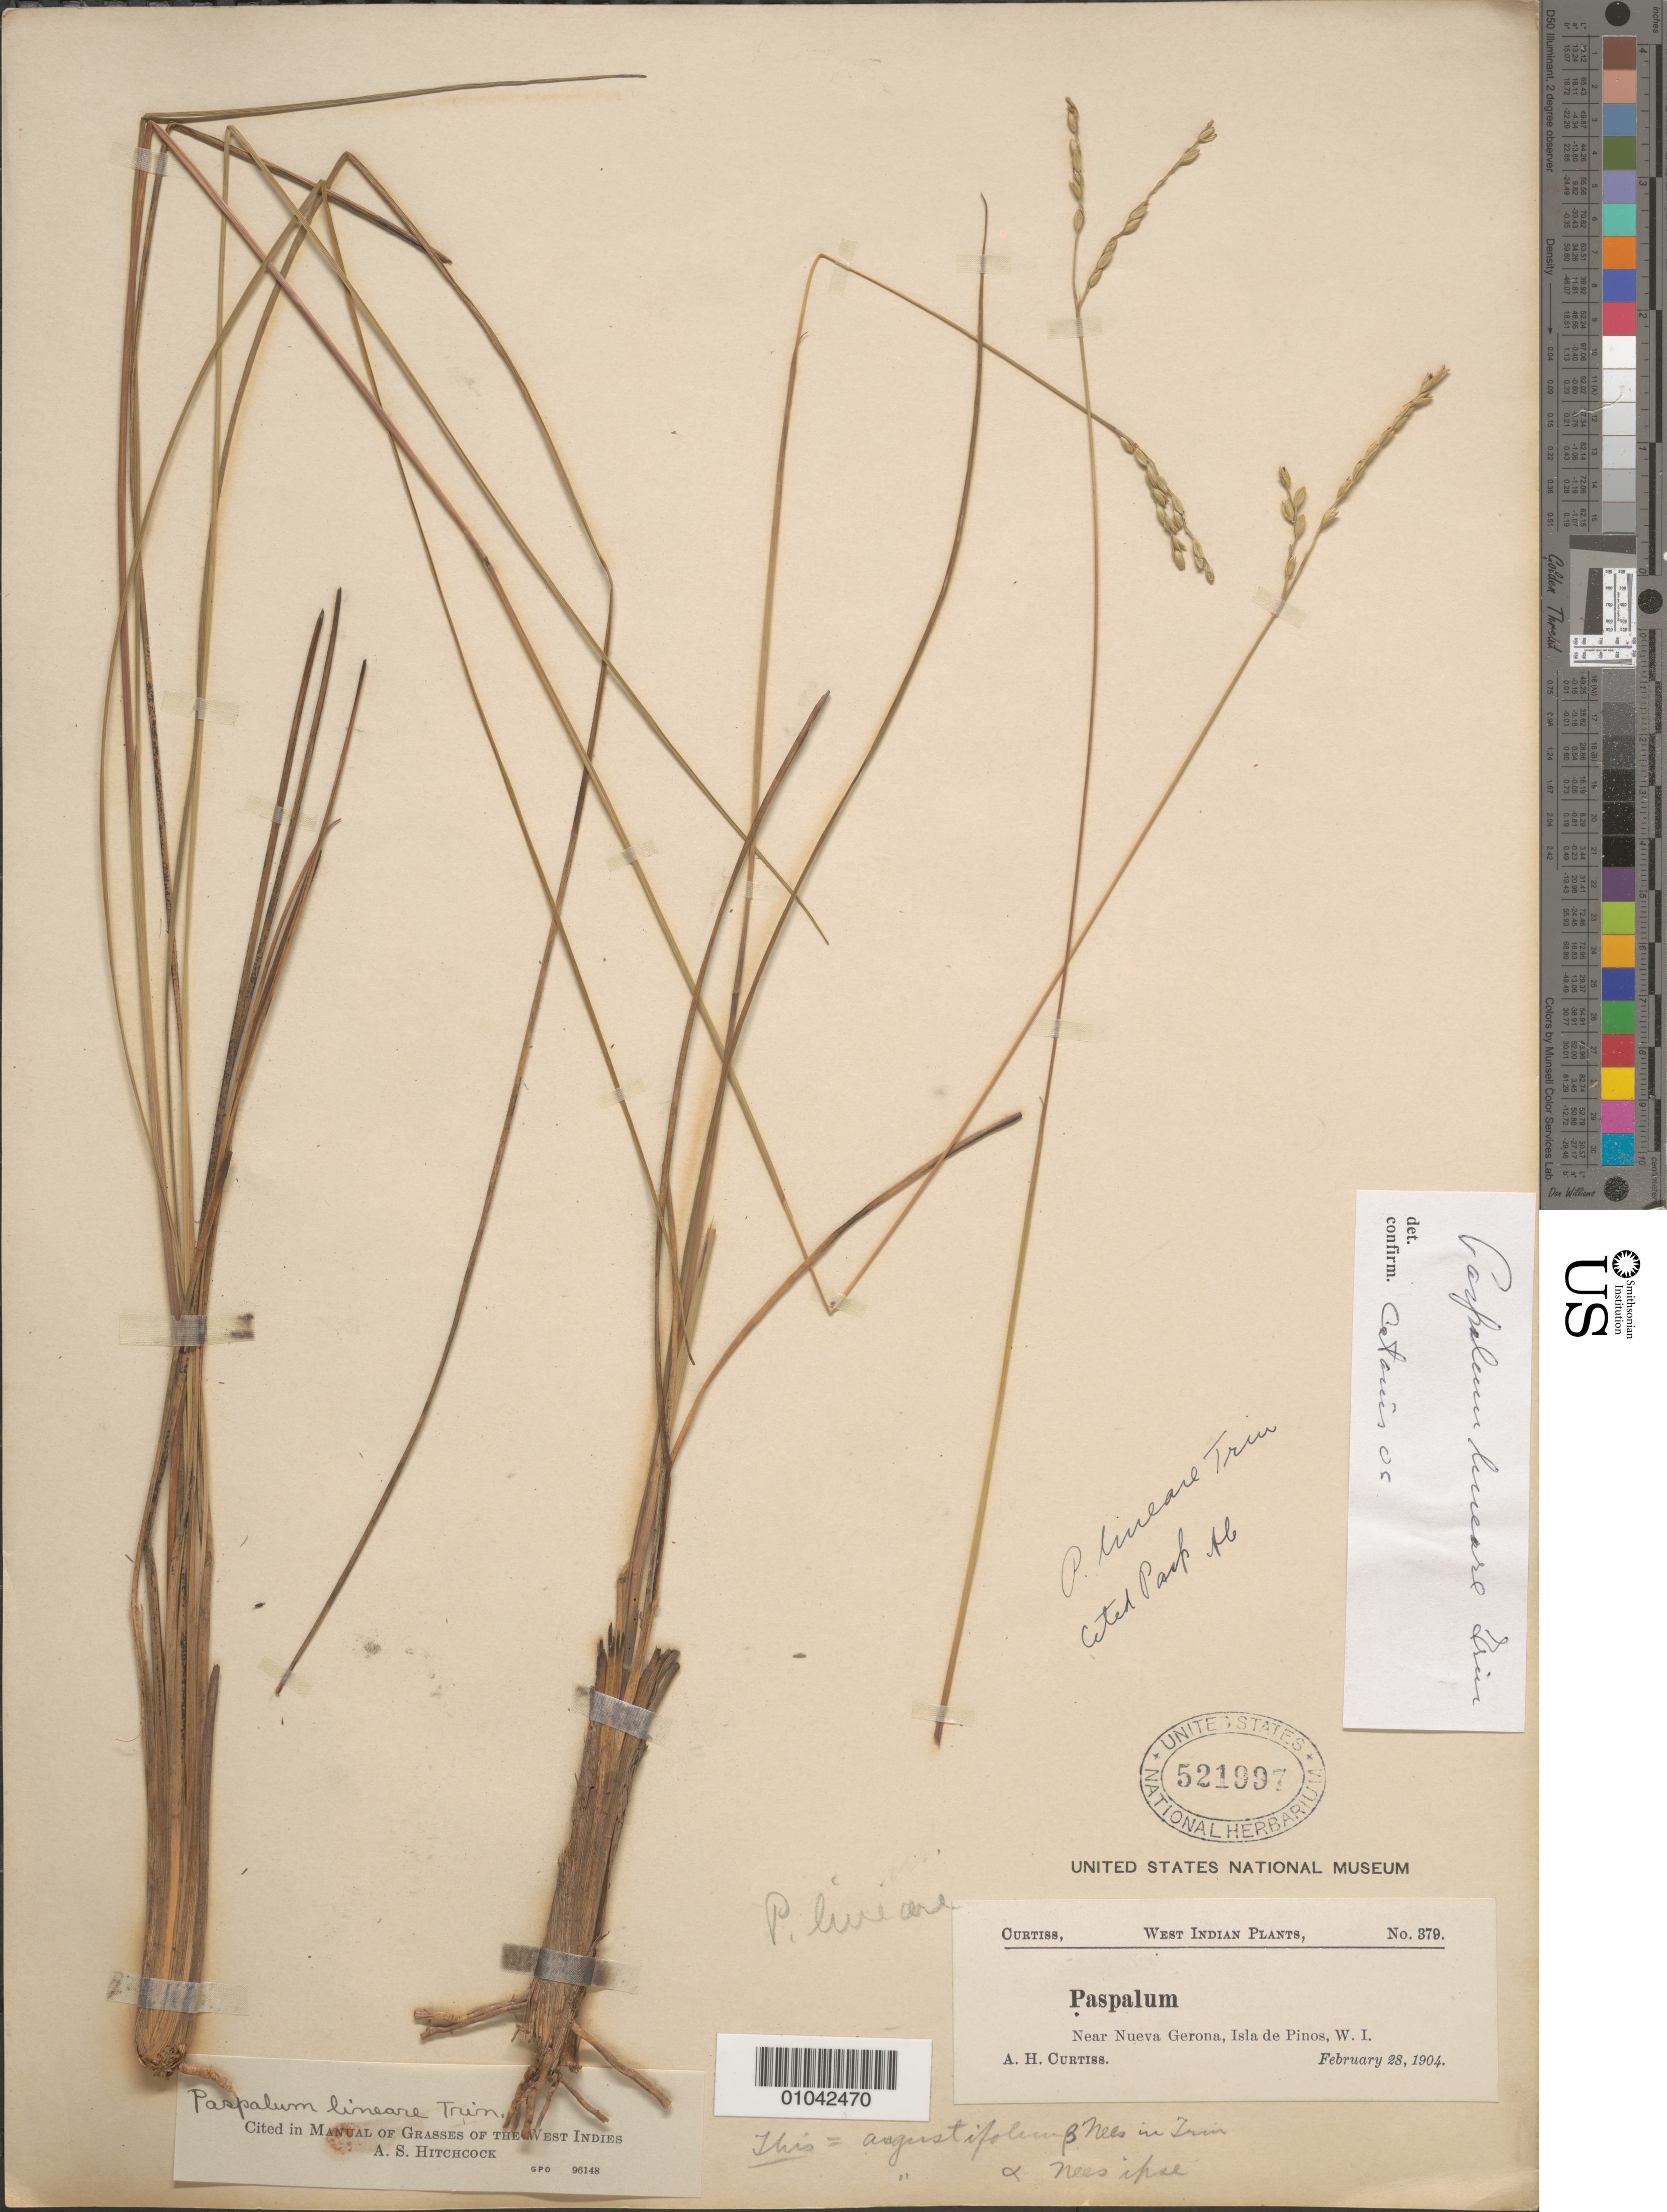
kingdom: Plantae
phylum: Tracheophyta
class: Liliopsida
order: Poales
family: Poaceae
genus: Paspalum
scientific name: Paspalum lineare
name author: Trin.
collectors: A. H. Curtiss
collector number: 379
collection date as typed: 28 Feb 1904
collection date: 1904-02-28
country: Cuba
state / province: Isla de la Juventud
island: Isla de la Juventud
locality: Nueva Gerona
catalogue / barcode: US 521997